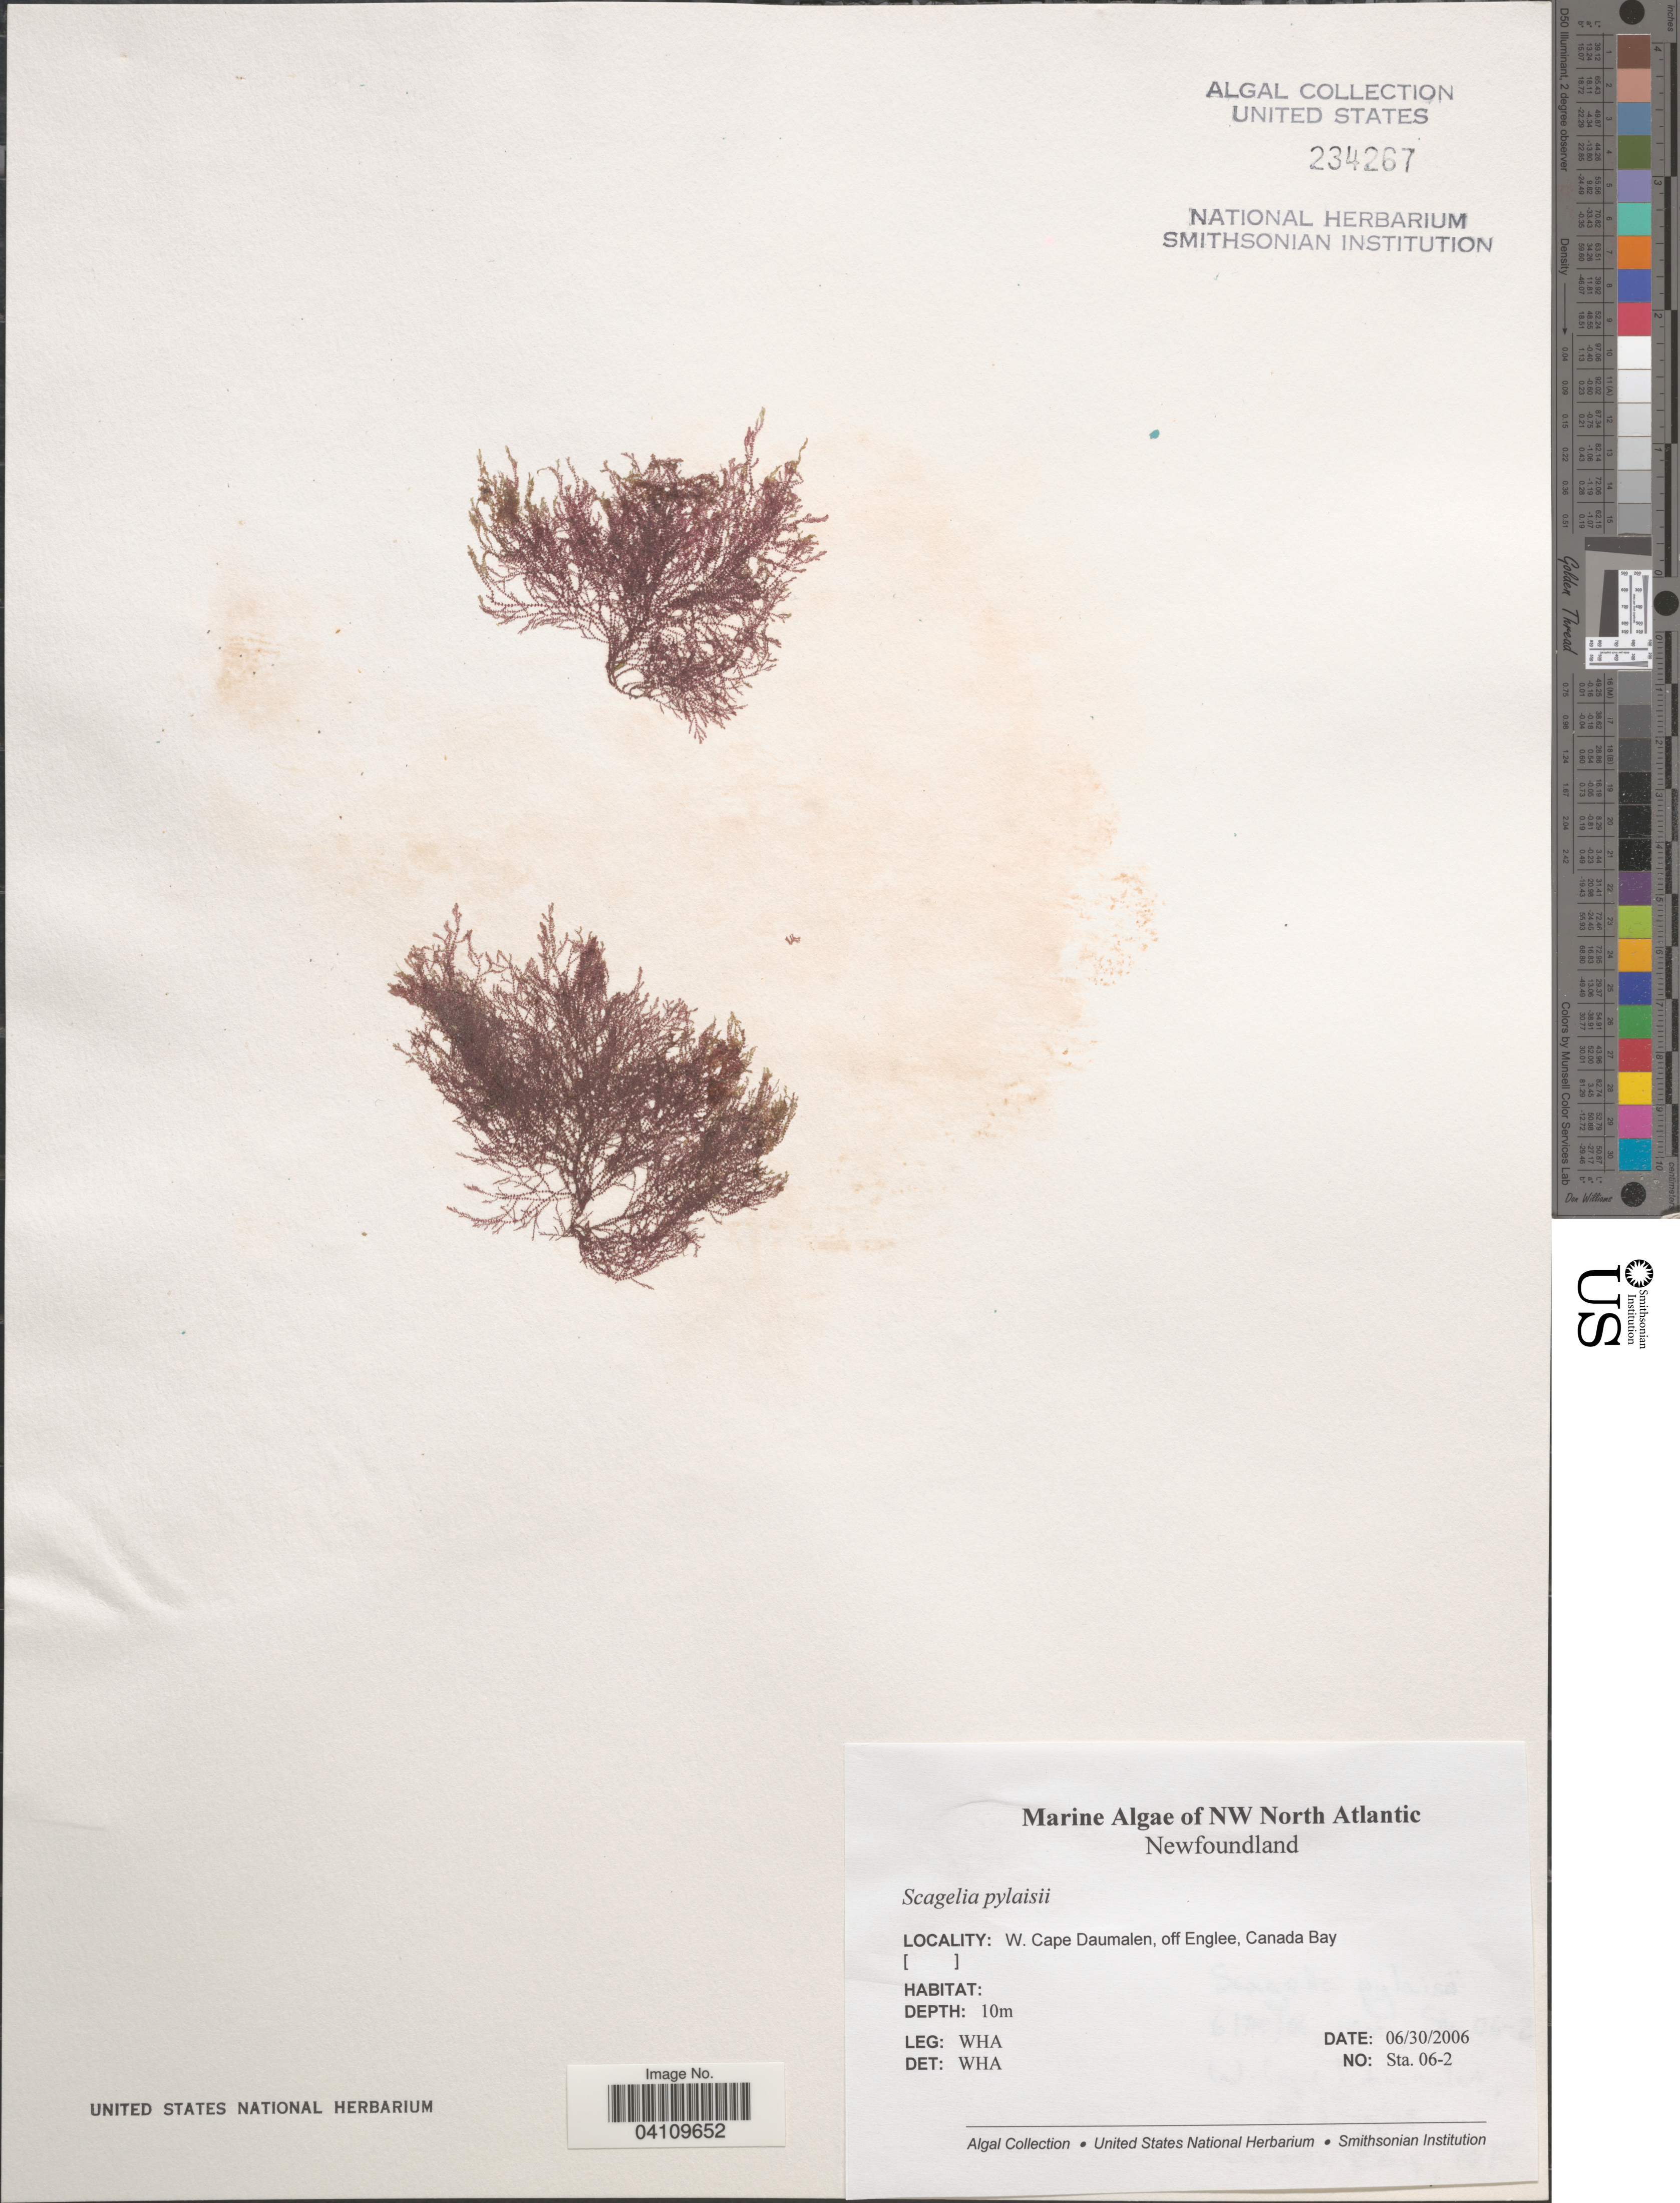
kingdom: Plantae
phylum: Rhodophyta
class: Florideophyceae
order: Ceramiales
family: Ceramiaceae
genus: Scagelia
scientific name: Scagelia pylaisaei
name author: (Montagne) M.J. Wynne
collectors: W. H. Adey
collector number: Sta. 06-2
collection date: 2006-06-30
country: Canada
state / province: Newfoundland and Labrador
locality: NW North Atlantic. W. Cape Daumalen, off Englee, Canada Bay.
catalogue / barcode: US 234267